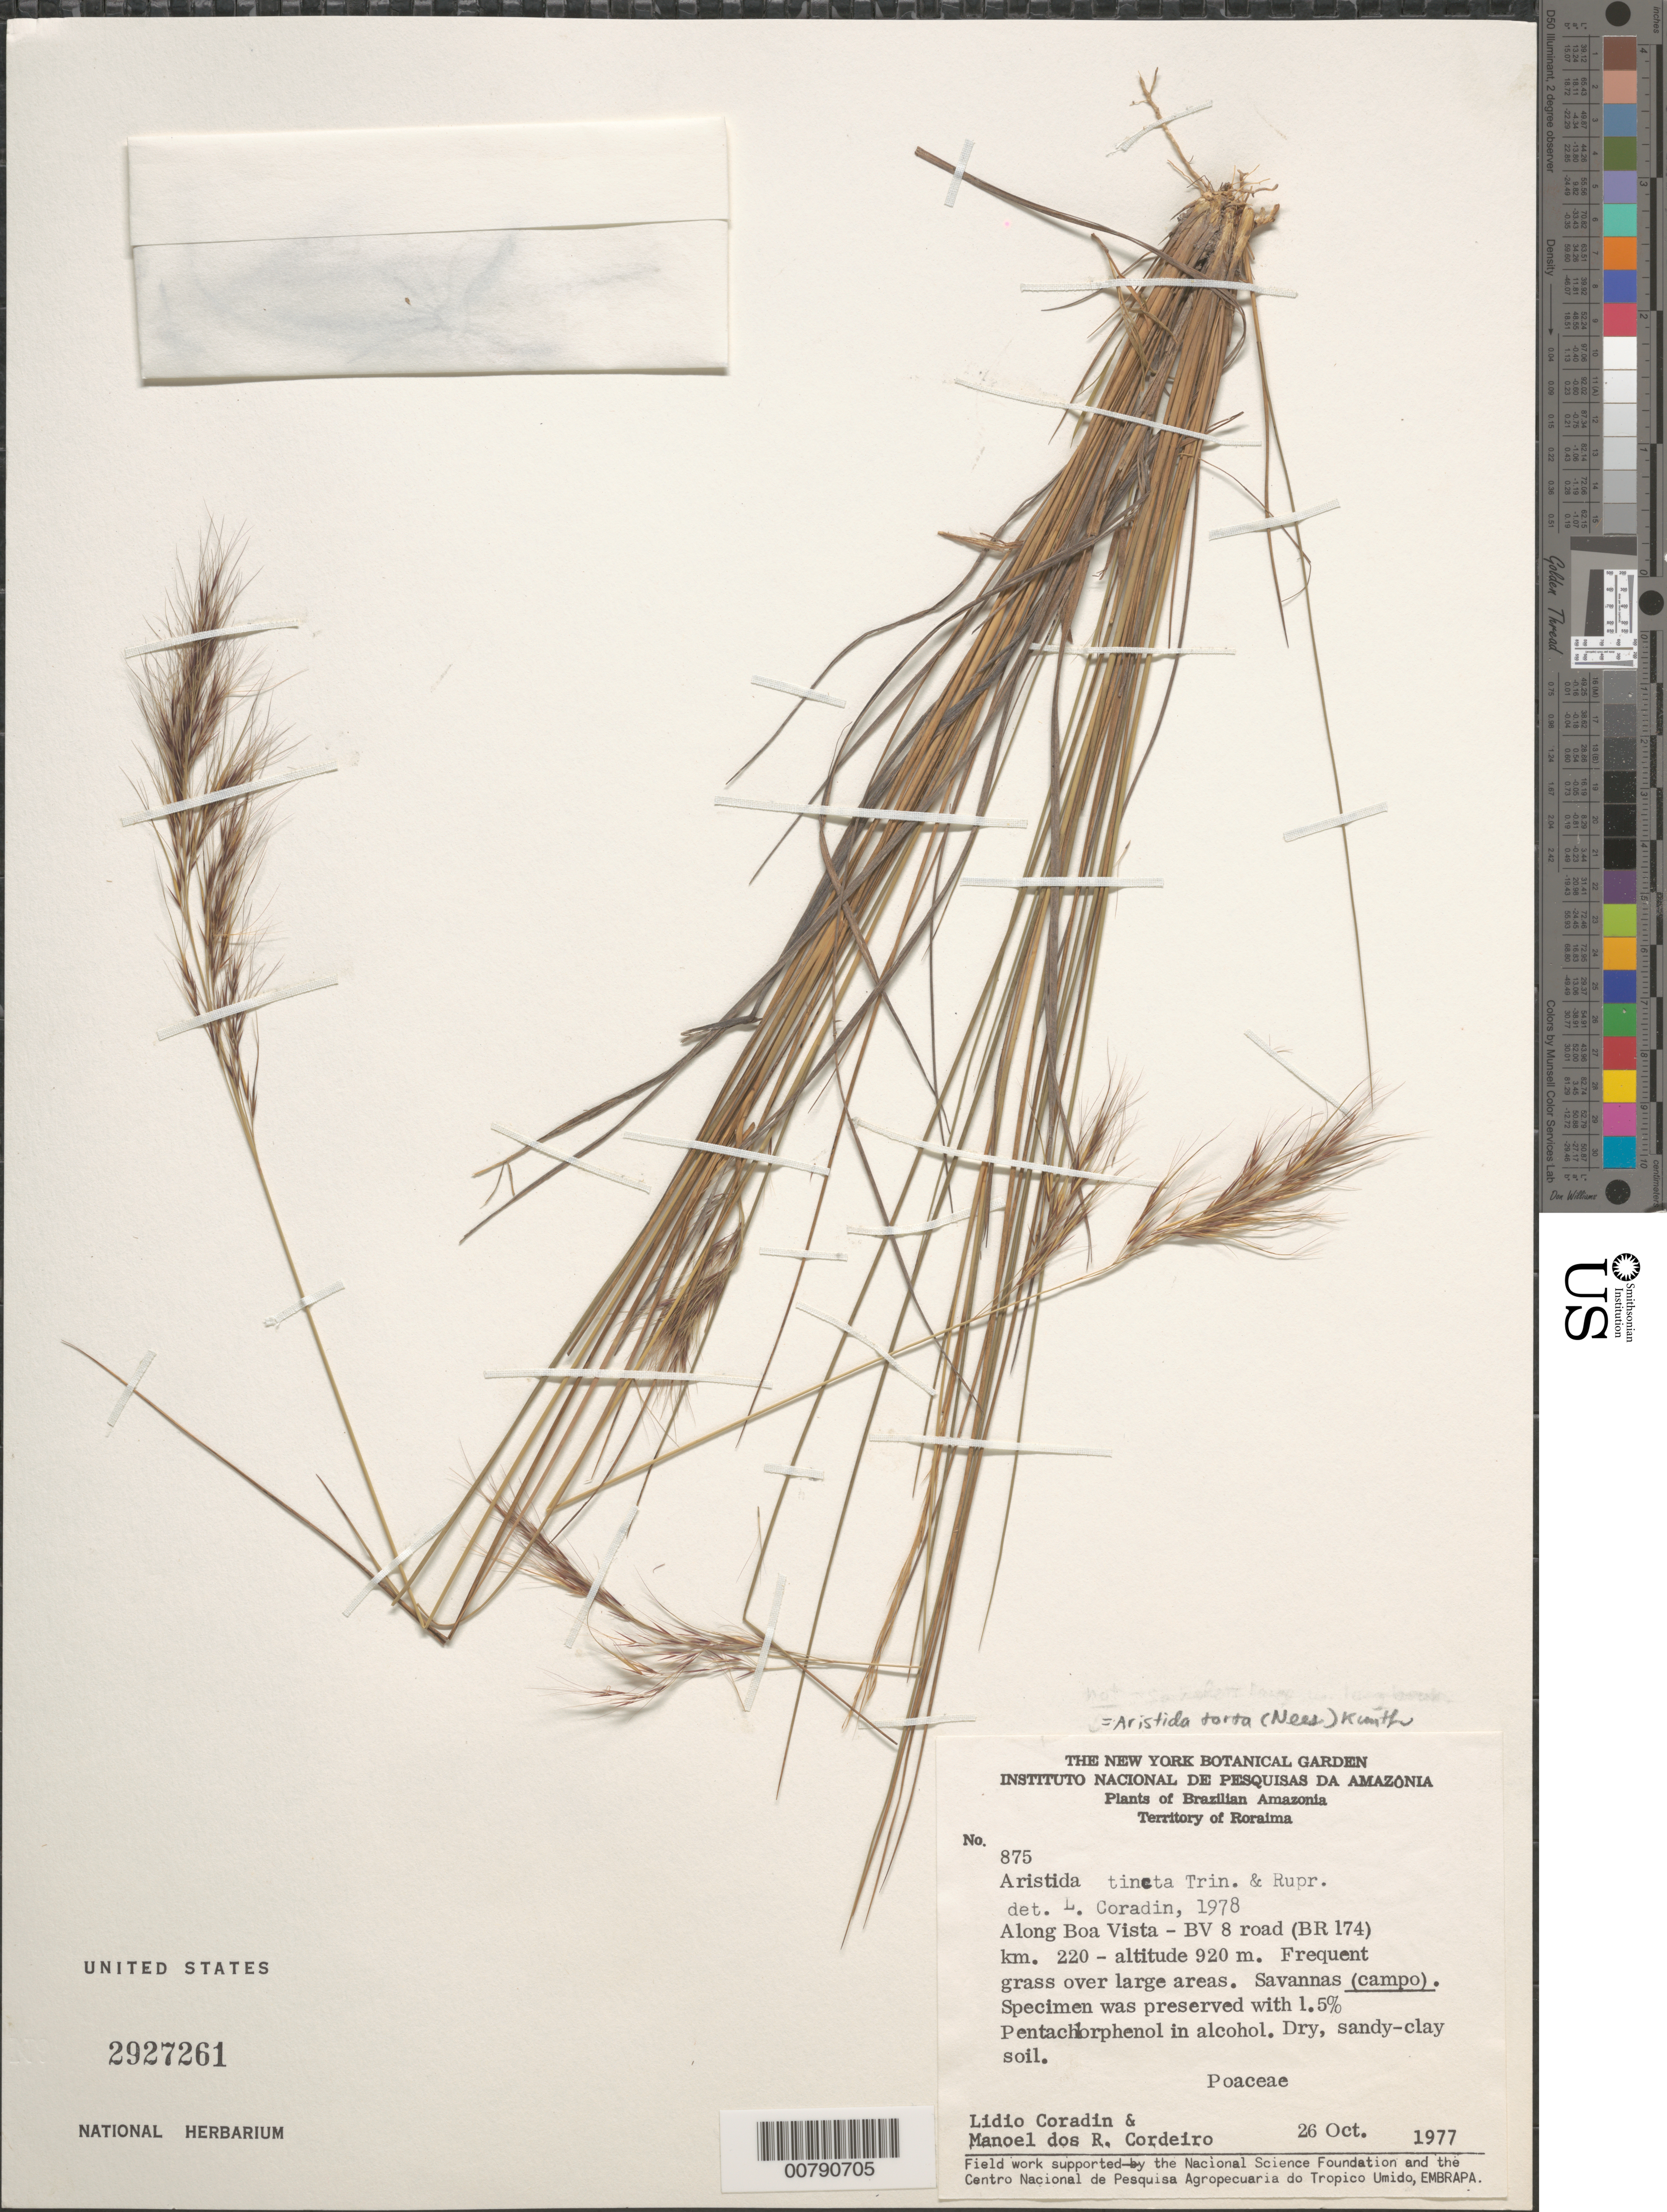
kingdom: Plantae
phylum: Tracheophyta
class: Liliopsida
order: Poales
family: Poaceae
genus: Aristida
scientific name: Aristida torta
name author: (Nees) Kunth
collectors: L. Coradin & M. Cordeiro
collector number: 875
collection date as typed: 26-Oct-77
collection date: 1977-10-26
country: Venezuela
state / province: Bolívar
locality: Boa Vista - BV 8 road (BR 174) km 220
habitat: Savannas (campo) Dry, sandy-clay soil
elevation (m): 920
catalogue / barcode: US 2927261